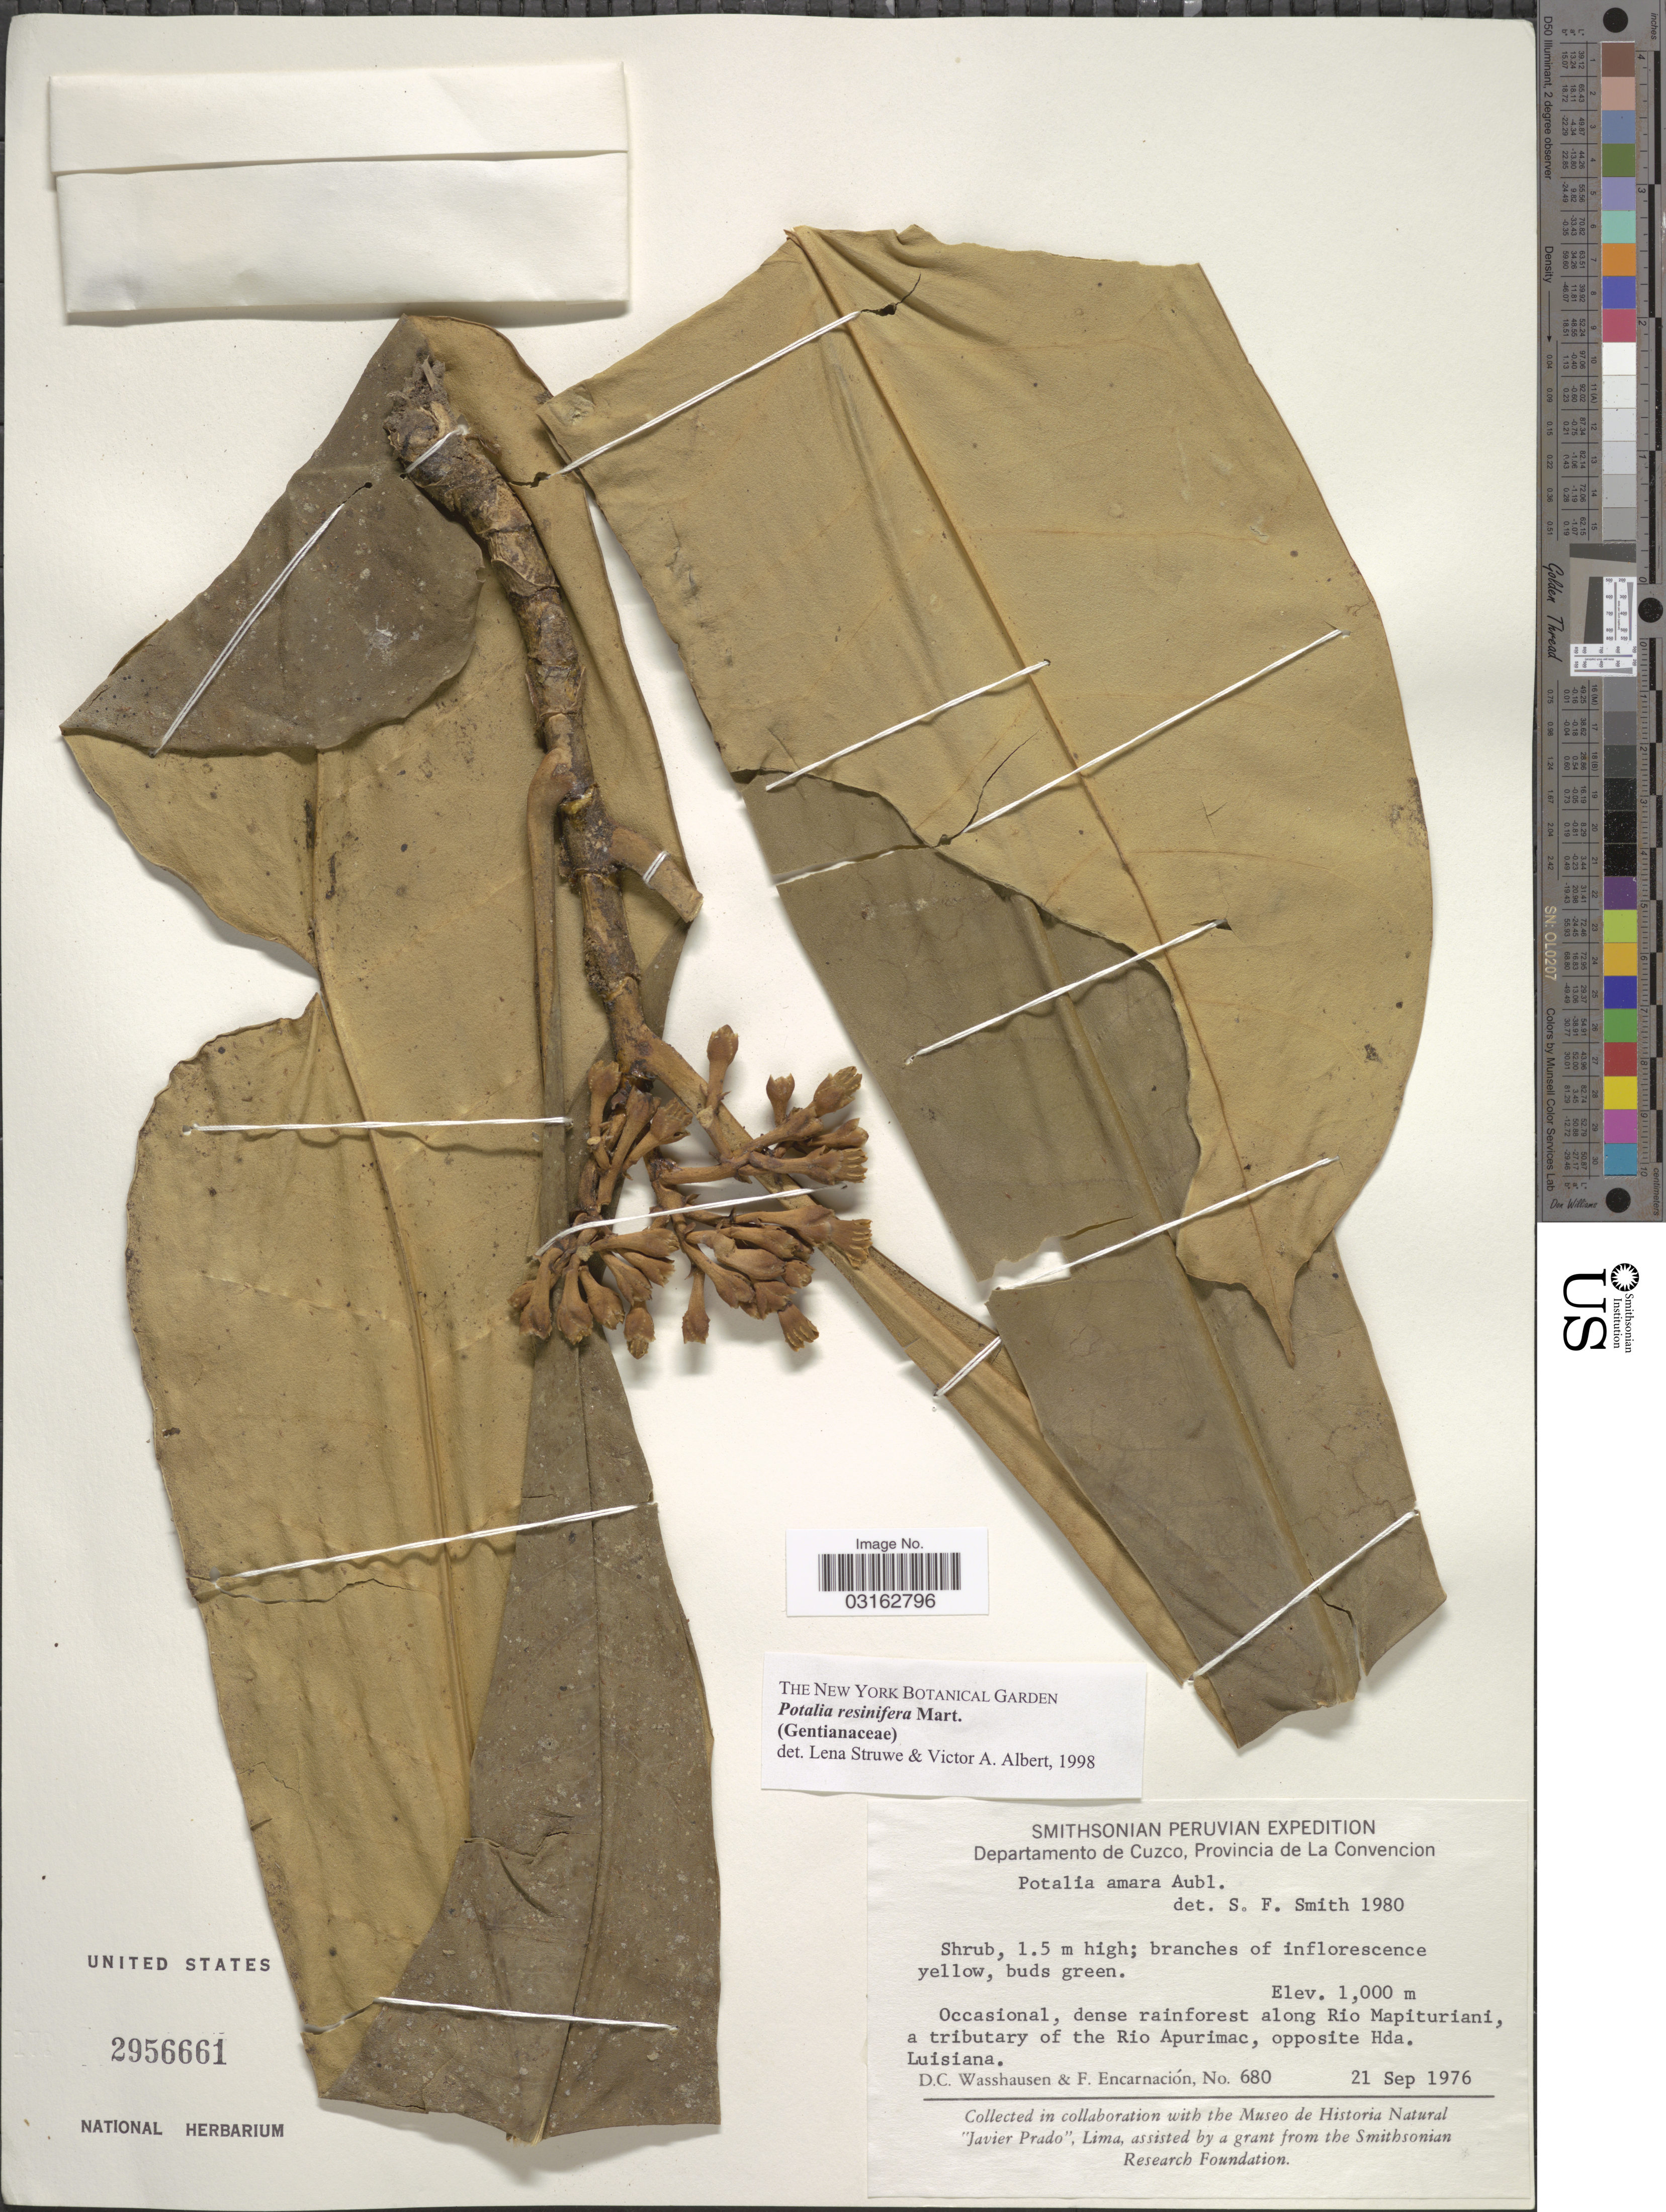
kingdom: Plantae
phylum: Tracheophyta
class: Magnoliopsida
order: Gentianales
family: Gentianaceae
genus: Potalia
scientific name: Potalia resinifera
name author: Mart.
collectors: D. C. Wasshausen & F. Encarnación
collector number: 680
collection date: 1976-09-21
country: Peru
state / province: Cusco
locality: Departamento de Cuzco, Provincia de La Convencion, Occasional, dense rainforest along Rio Mapituriani, a tributary of the Rio Apurimac, opposite Hda. Luisiana.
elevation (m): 1000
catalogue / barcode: US 2956661